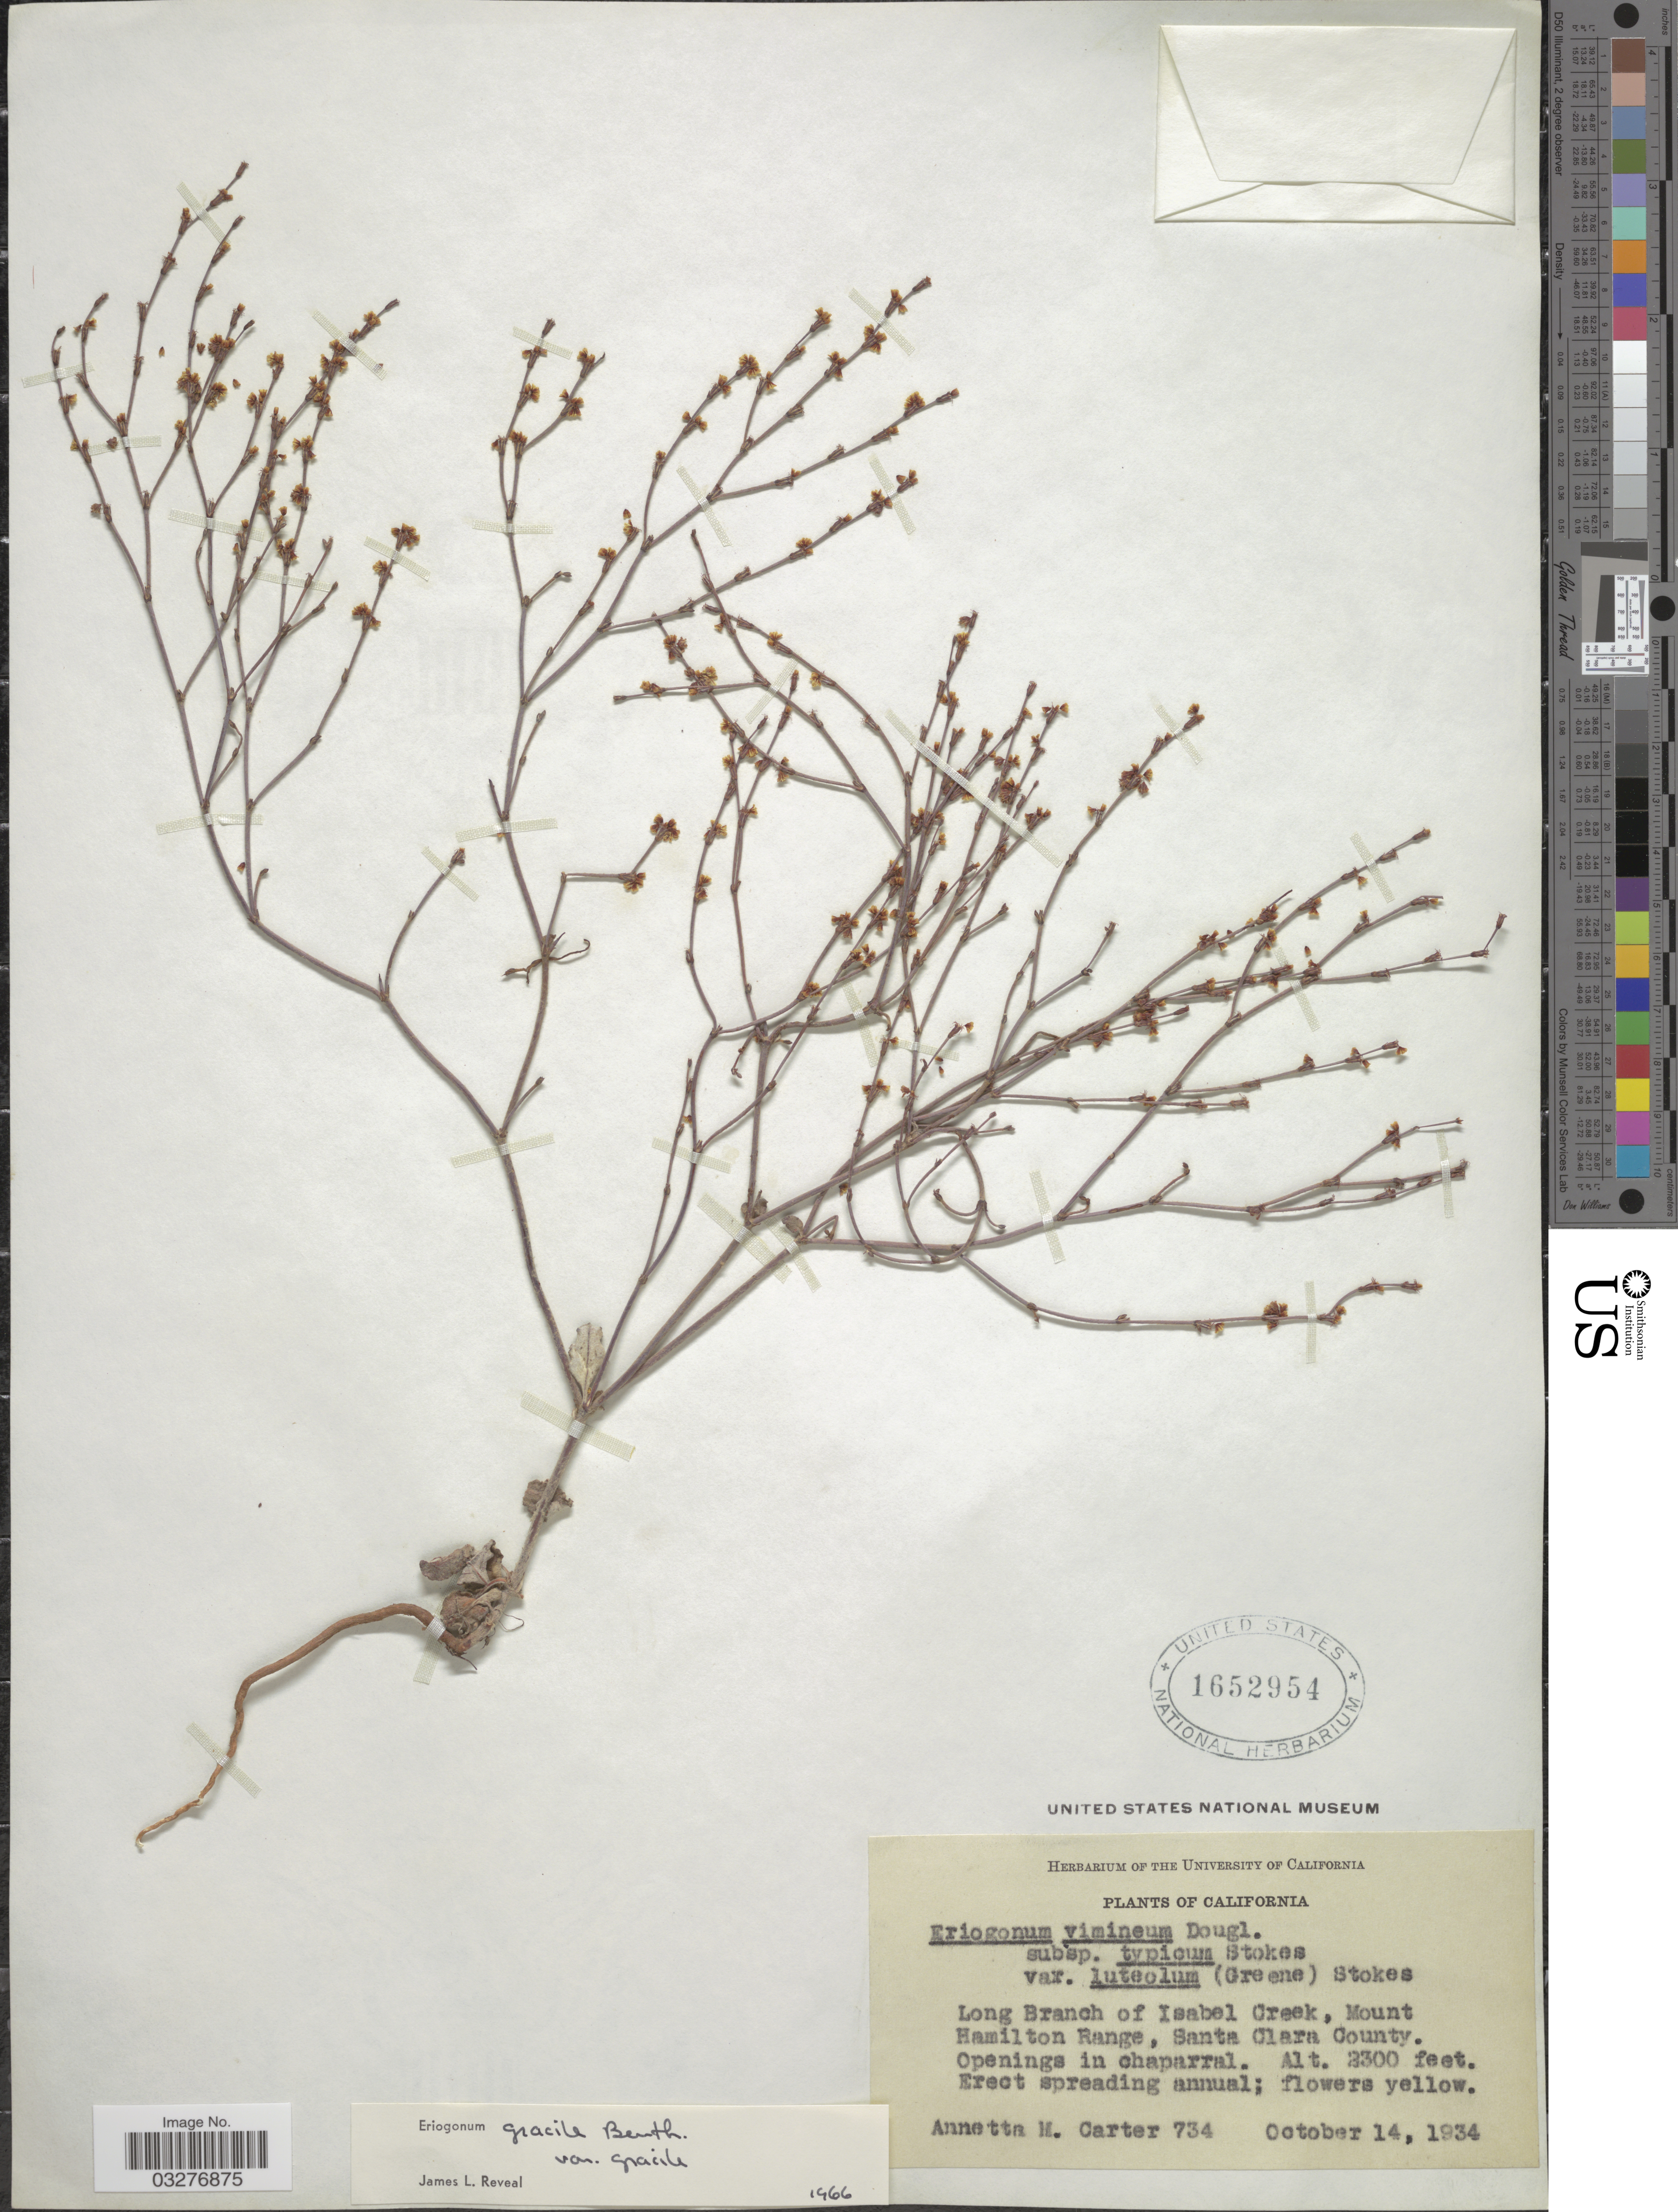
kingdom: Plantae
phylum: Tracheophyta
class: Magnoliopsida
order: Caryophyllales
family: Polygonaceae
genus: Eriogonum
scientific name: Eriogonum gracile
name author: Benth.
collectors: A. Carter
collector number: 734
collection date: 1934-10-14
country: United States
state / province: California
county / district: Santa Clara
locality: Long Branch of Isabel Creek, Mount Hamilton Range, Santa Clara County.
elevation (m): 701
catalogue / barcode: US 1652954